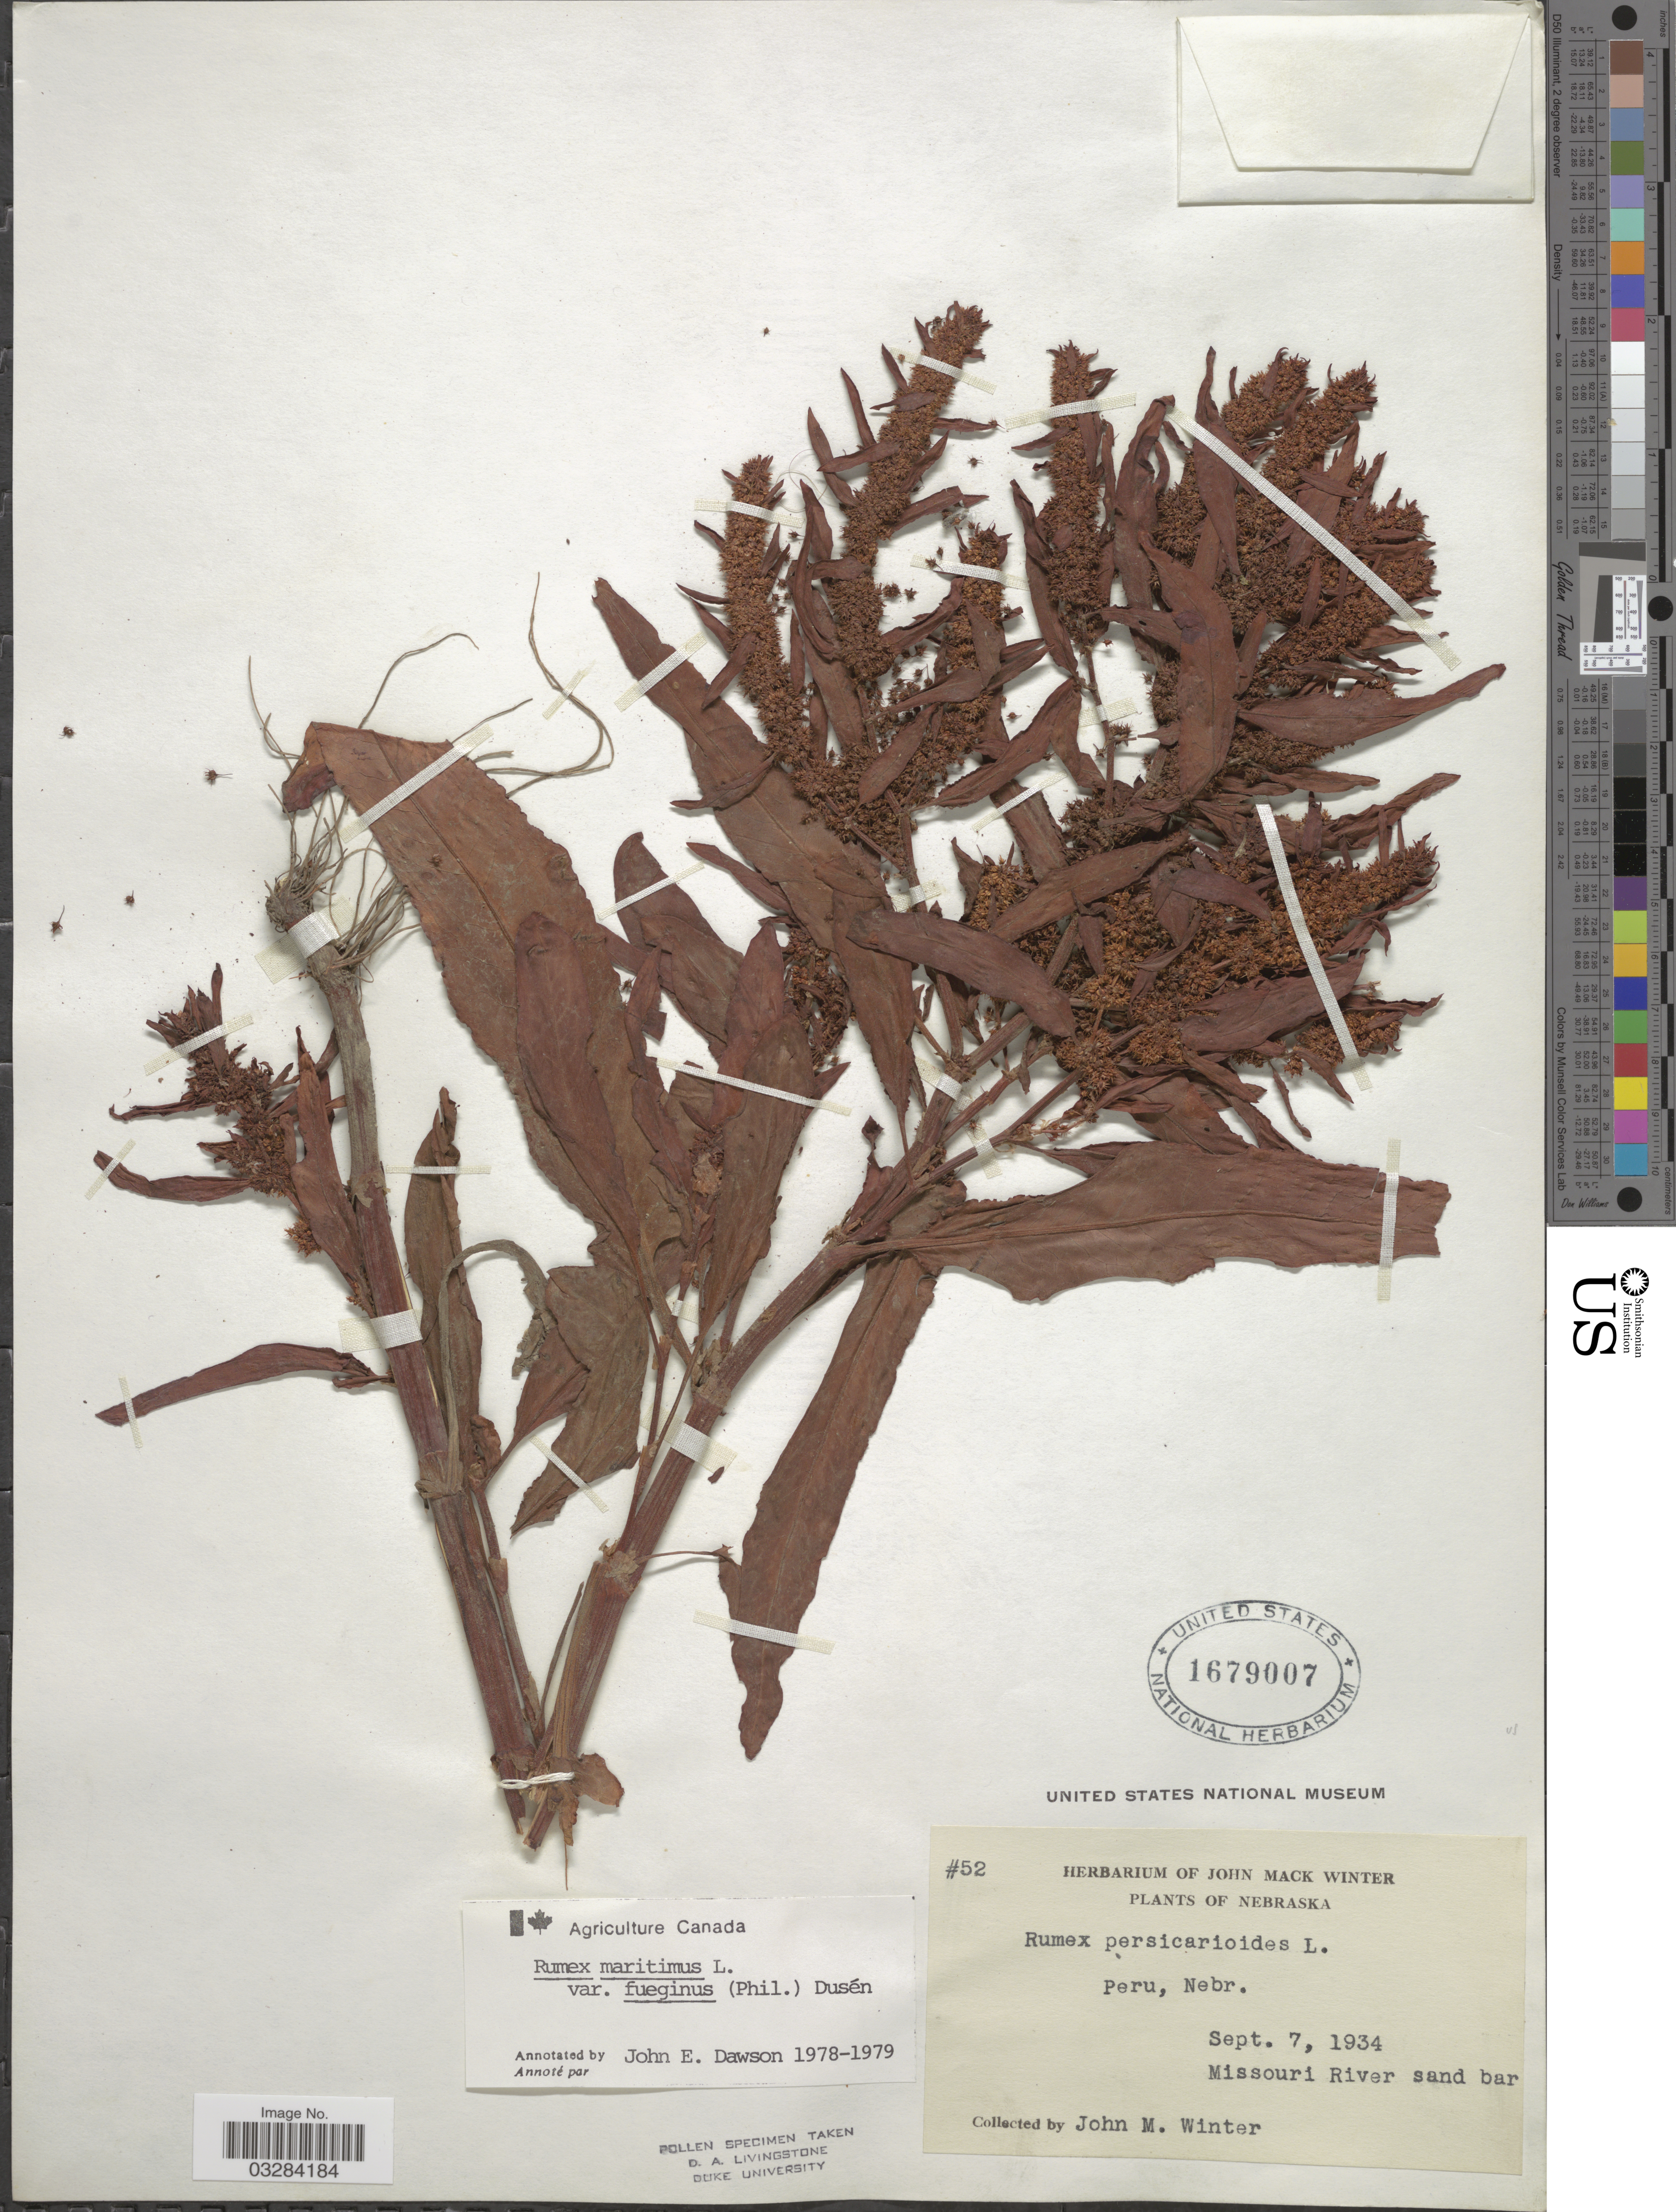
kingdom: Plantae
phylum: Tracheophyta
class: Magnoliopsida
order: Caryophyllales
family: Polygonaceae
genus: Rumex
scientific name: Rumex maritimus var. fueginus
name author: (Phil.) Dusén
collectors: J. M. Winter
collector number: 52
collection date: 1934-09-07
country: United States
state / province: Nebraska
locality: Peru. Missouri River sand bar.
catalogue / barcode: US 1679007